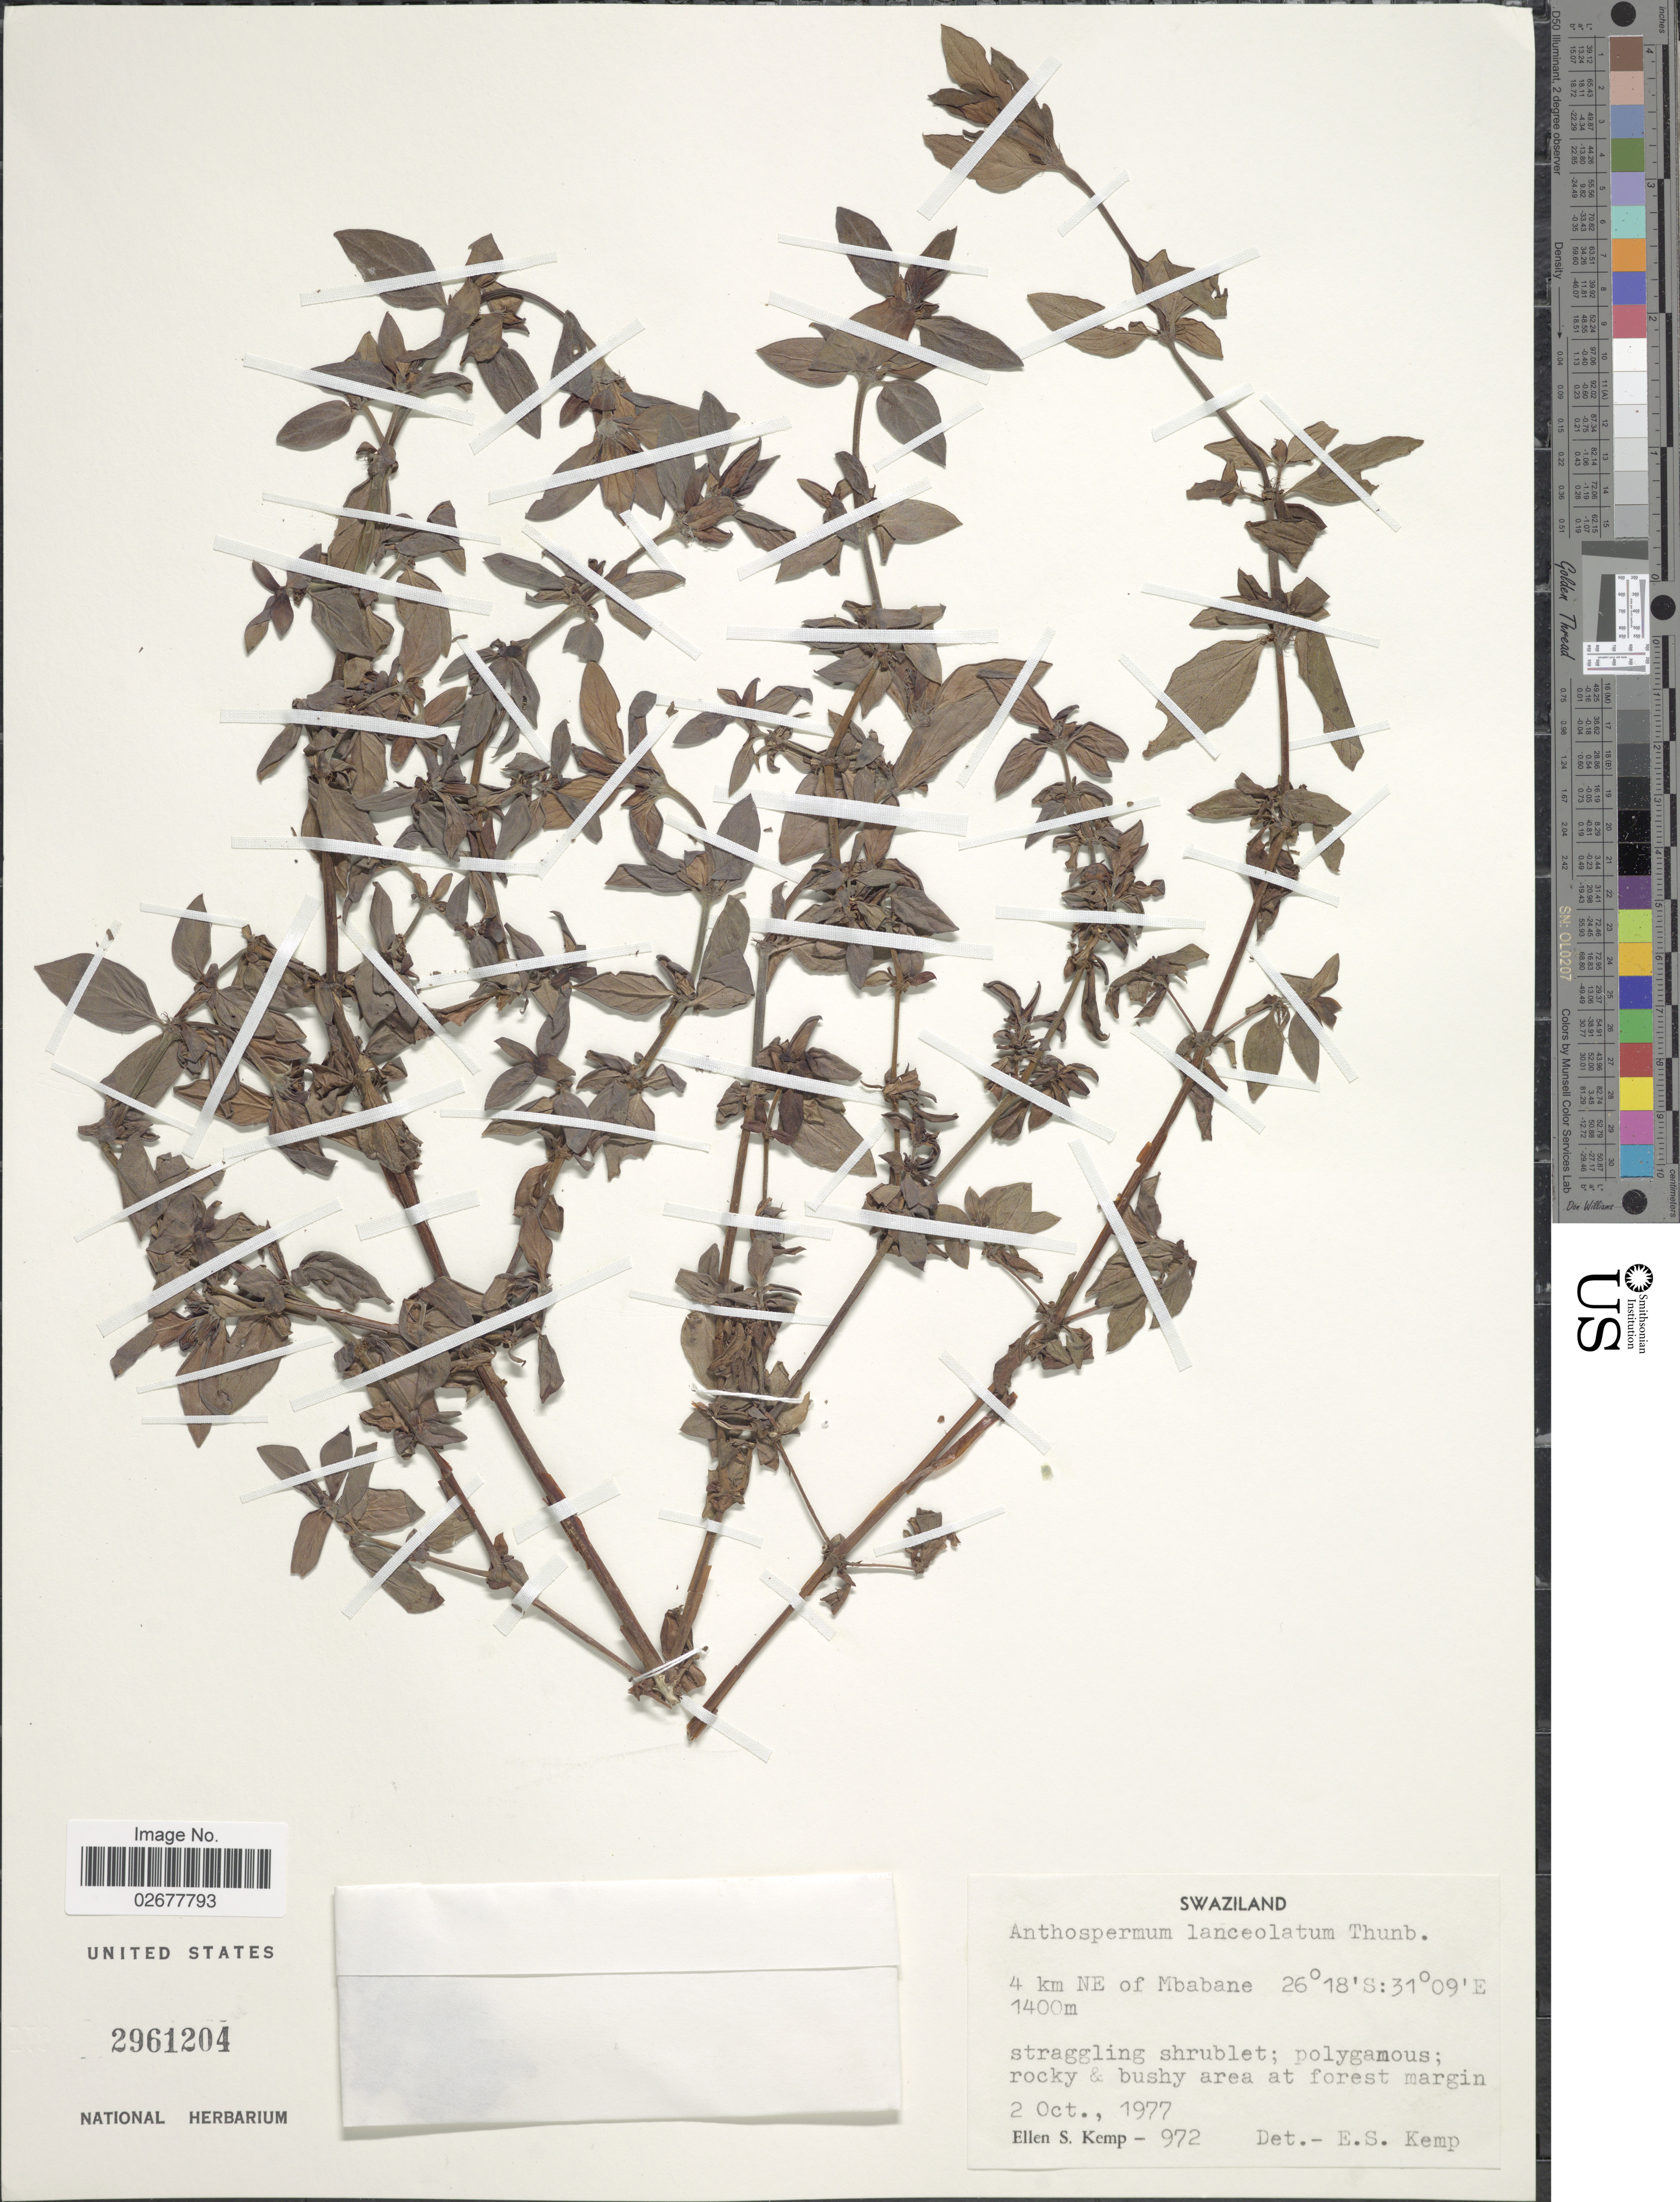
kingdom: Plantae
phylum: Tracheophyta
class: Magnoliopsida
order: Gentianales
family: Rubiaceae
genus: Anthospermum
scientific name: Anthospermum lanceolatum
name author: Thunb.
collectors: E. S. Kemp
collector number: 972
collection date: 1977-10-02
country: Eswatini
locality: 4 km NE of Mbabane; rocky & bushy area at forest margin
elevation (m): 1400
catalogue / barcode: US 2961204